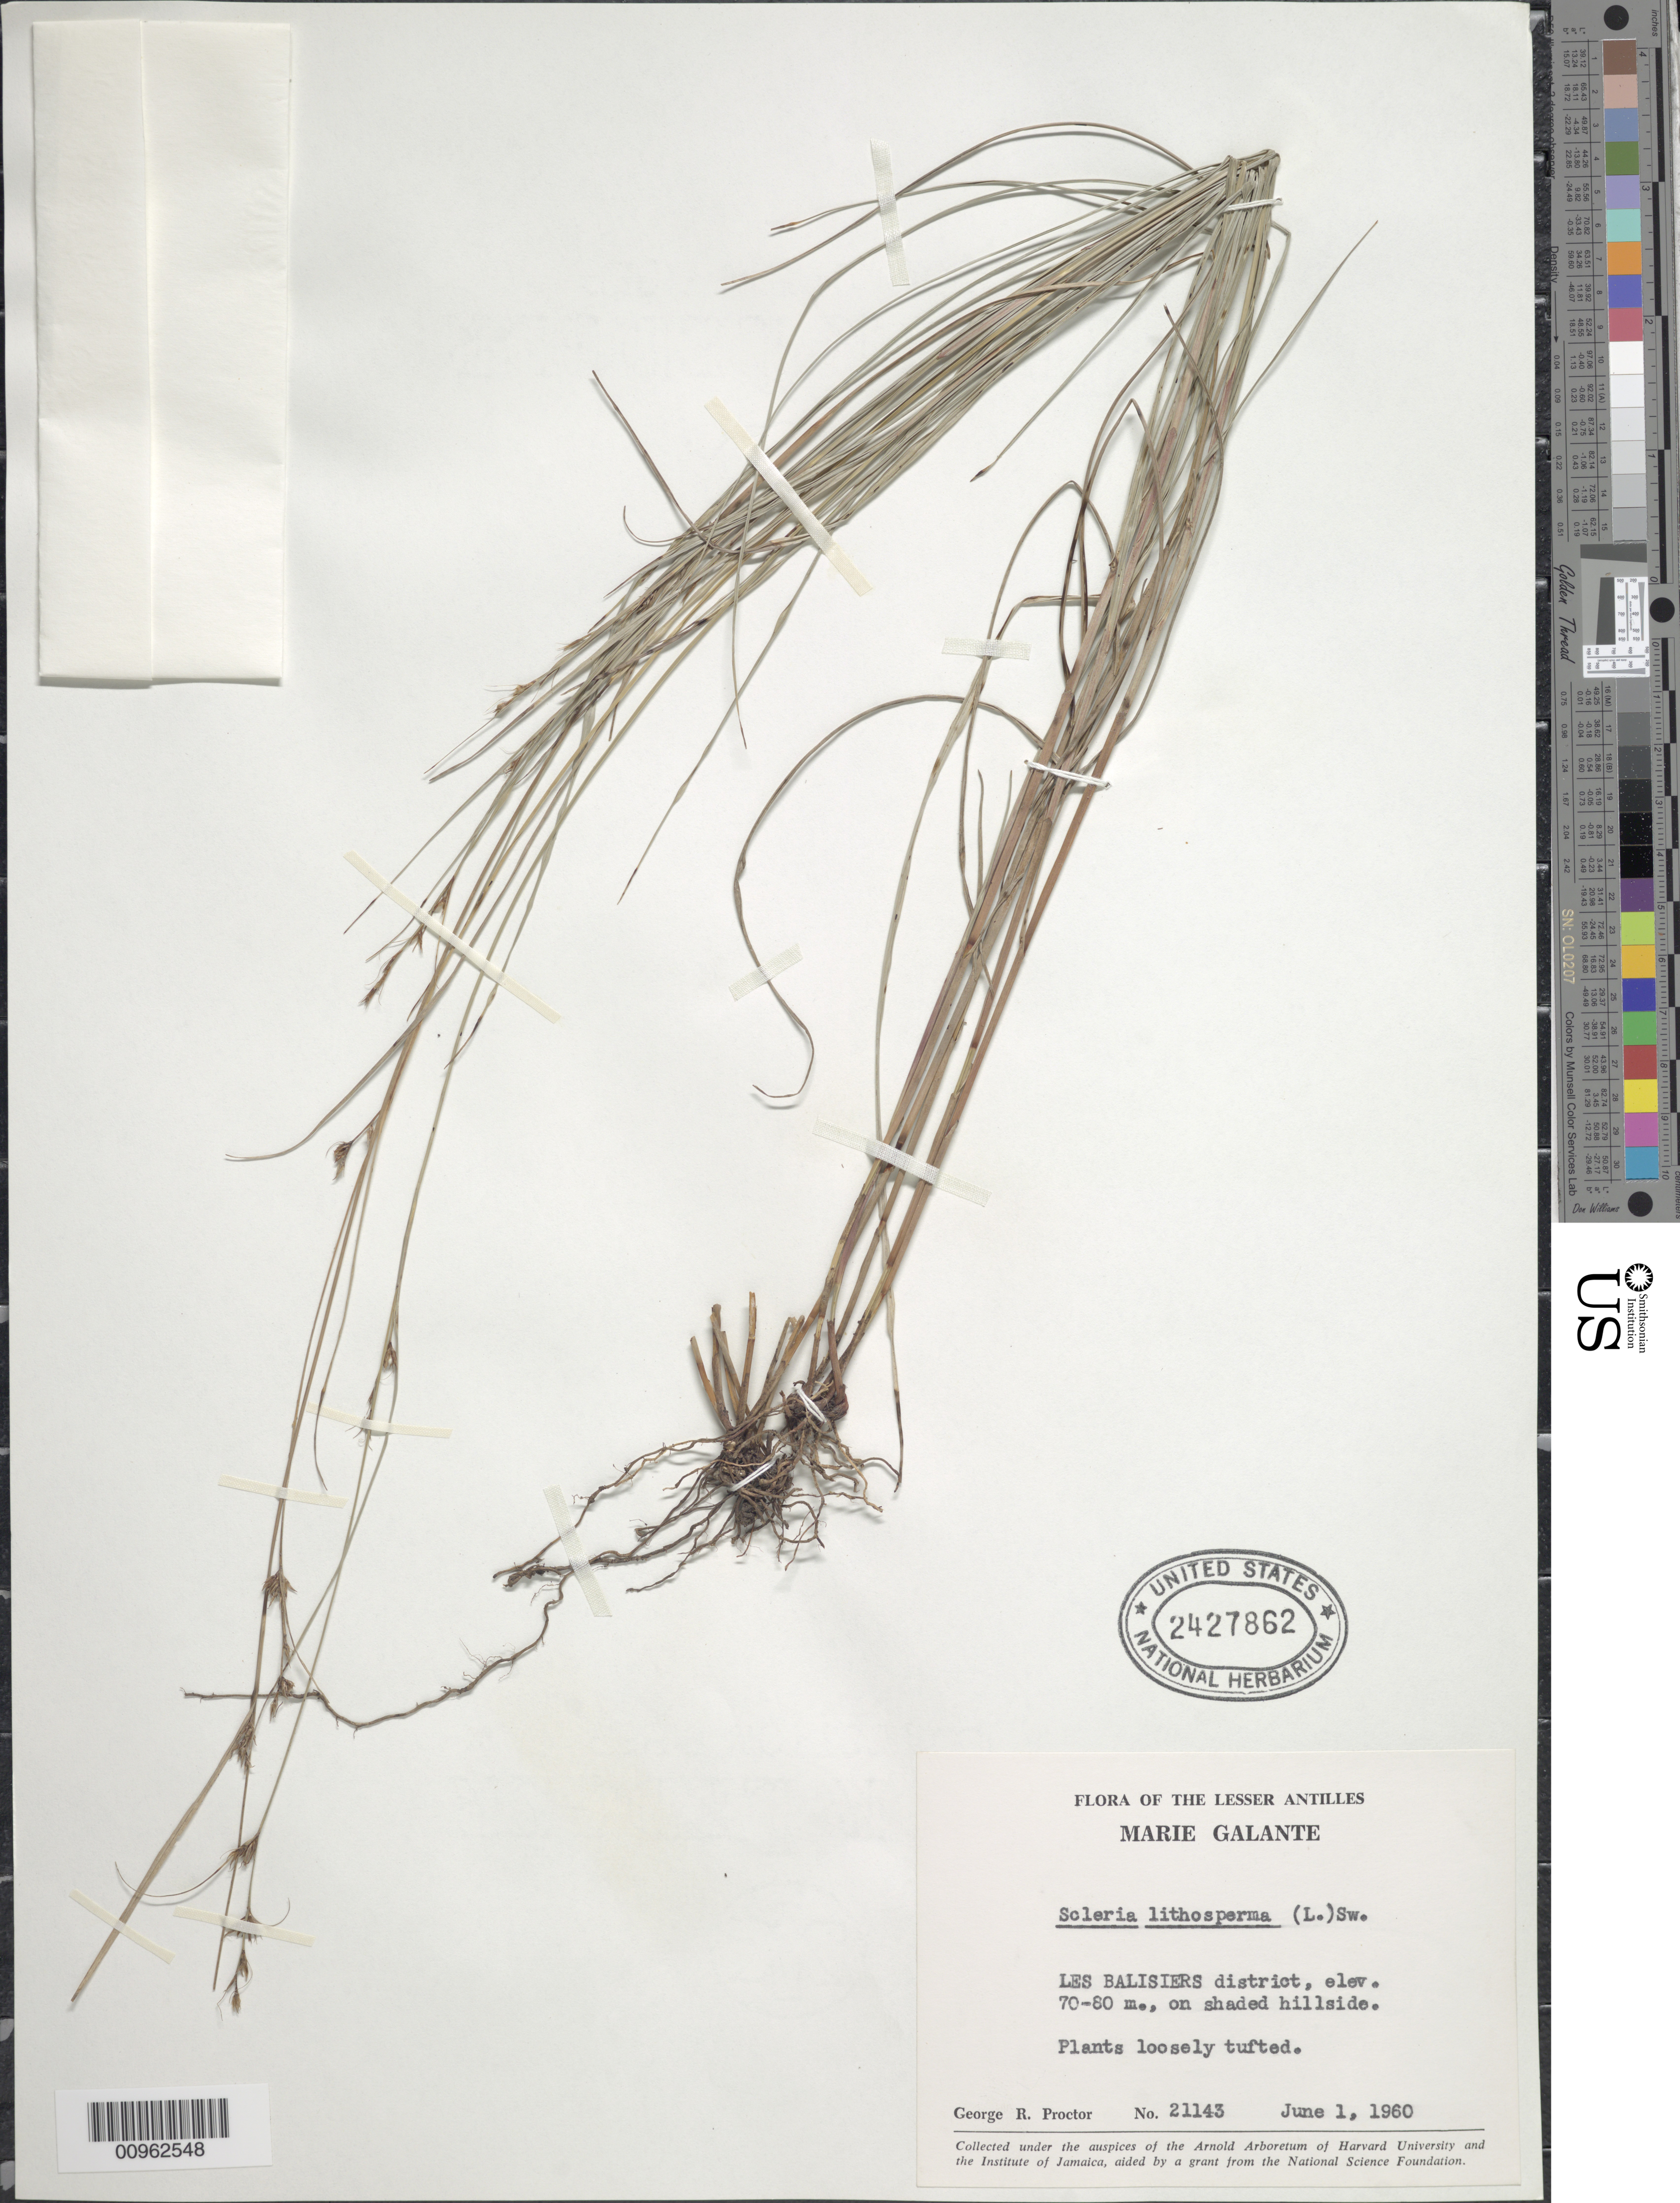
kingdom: Plantae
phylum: Tracheophyta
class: Liliopsida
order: Poales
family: Cyperaceae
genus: Scleria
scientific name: Scleria lithosperma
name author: (L.) Sw.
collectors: G. R. Proctor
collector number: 21143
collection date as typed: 01 Jun 1960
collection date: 1960-06-01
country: Guadeloupe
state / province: Les Balisiers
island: Marie Galante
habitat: On shaded hillside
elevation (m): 70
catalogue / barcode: US 2427862